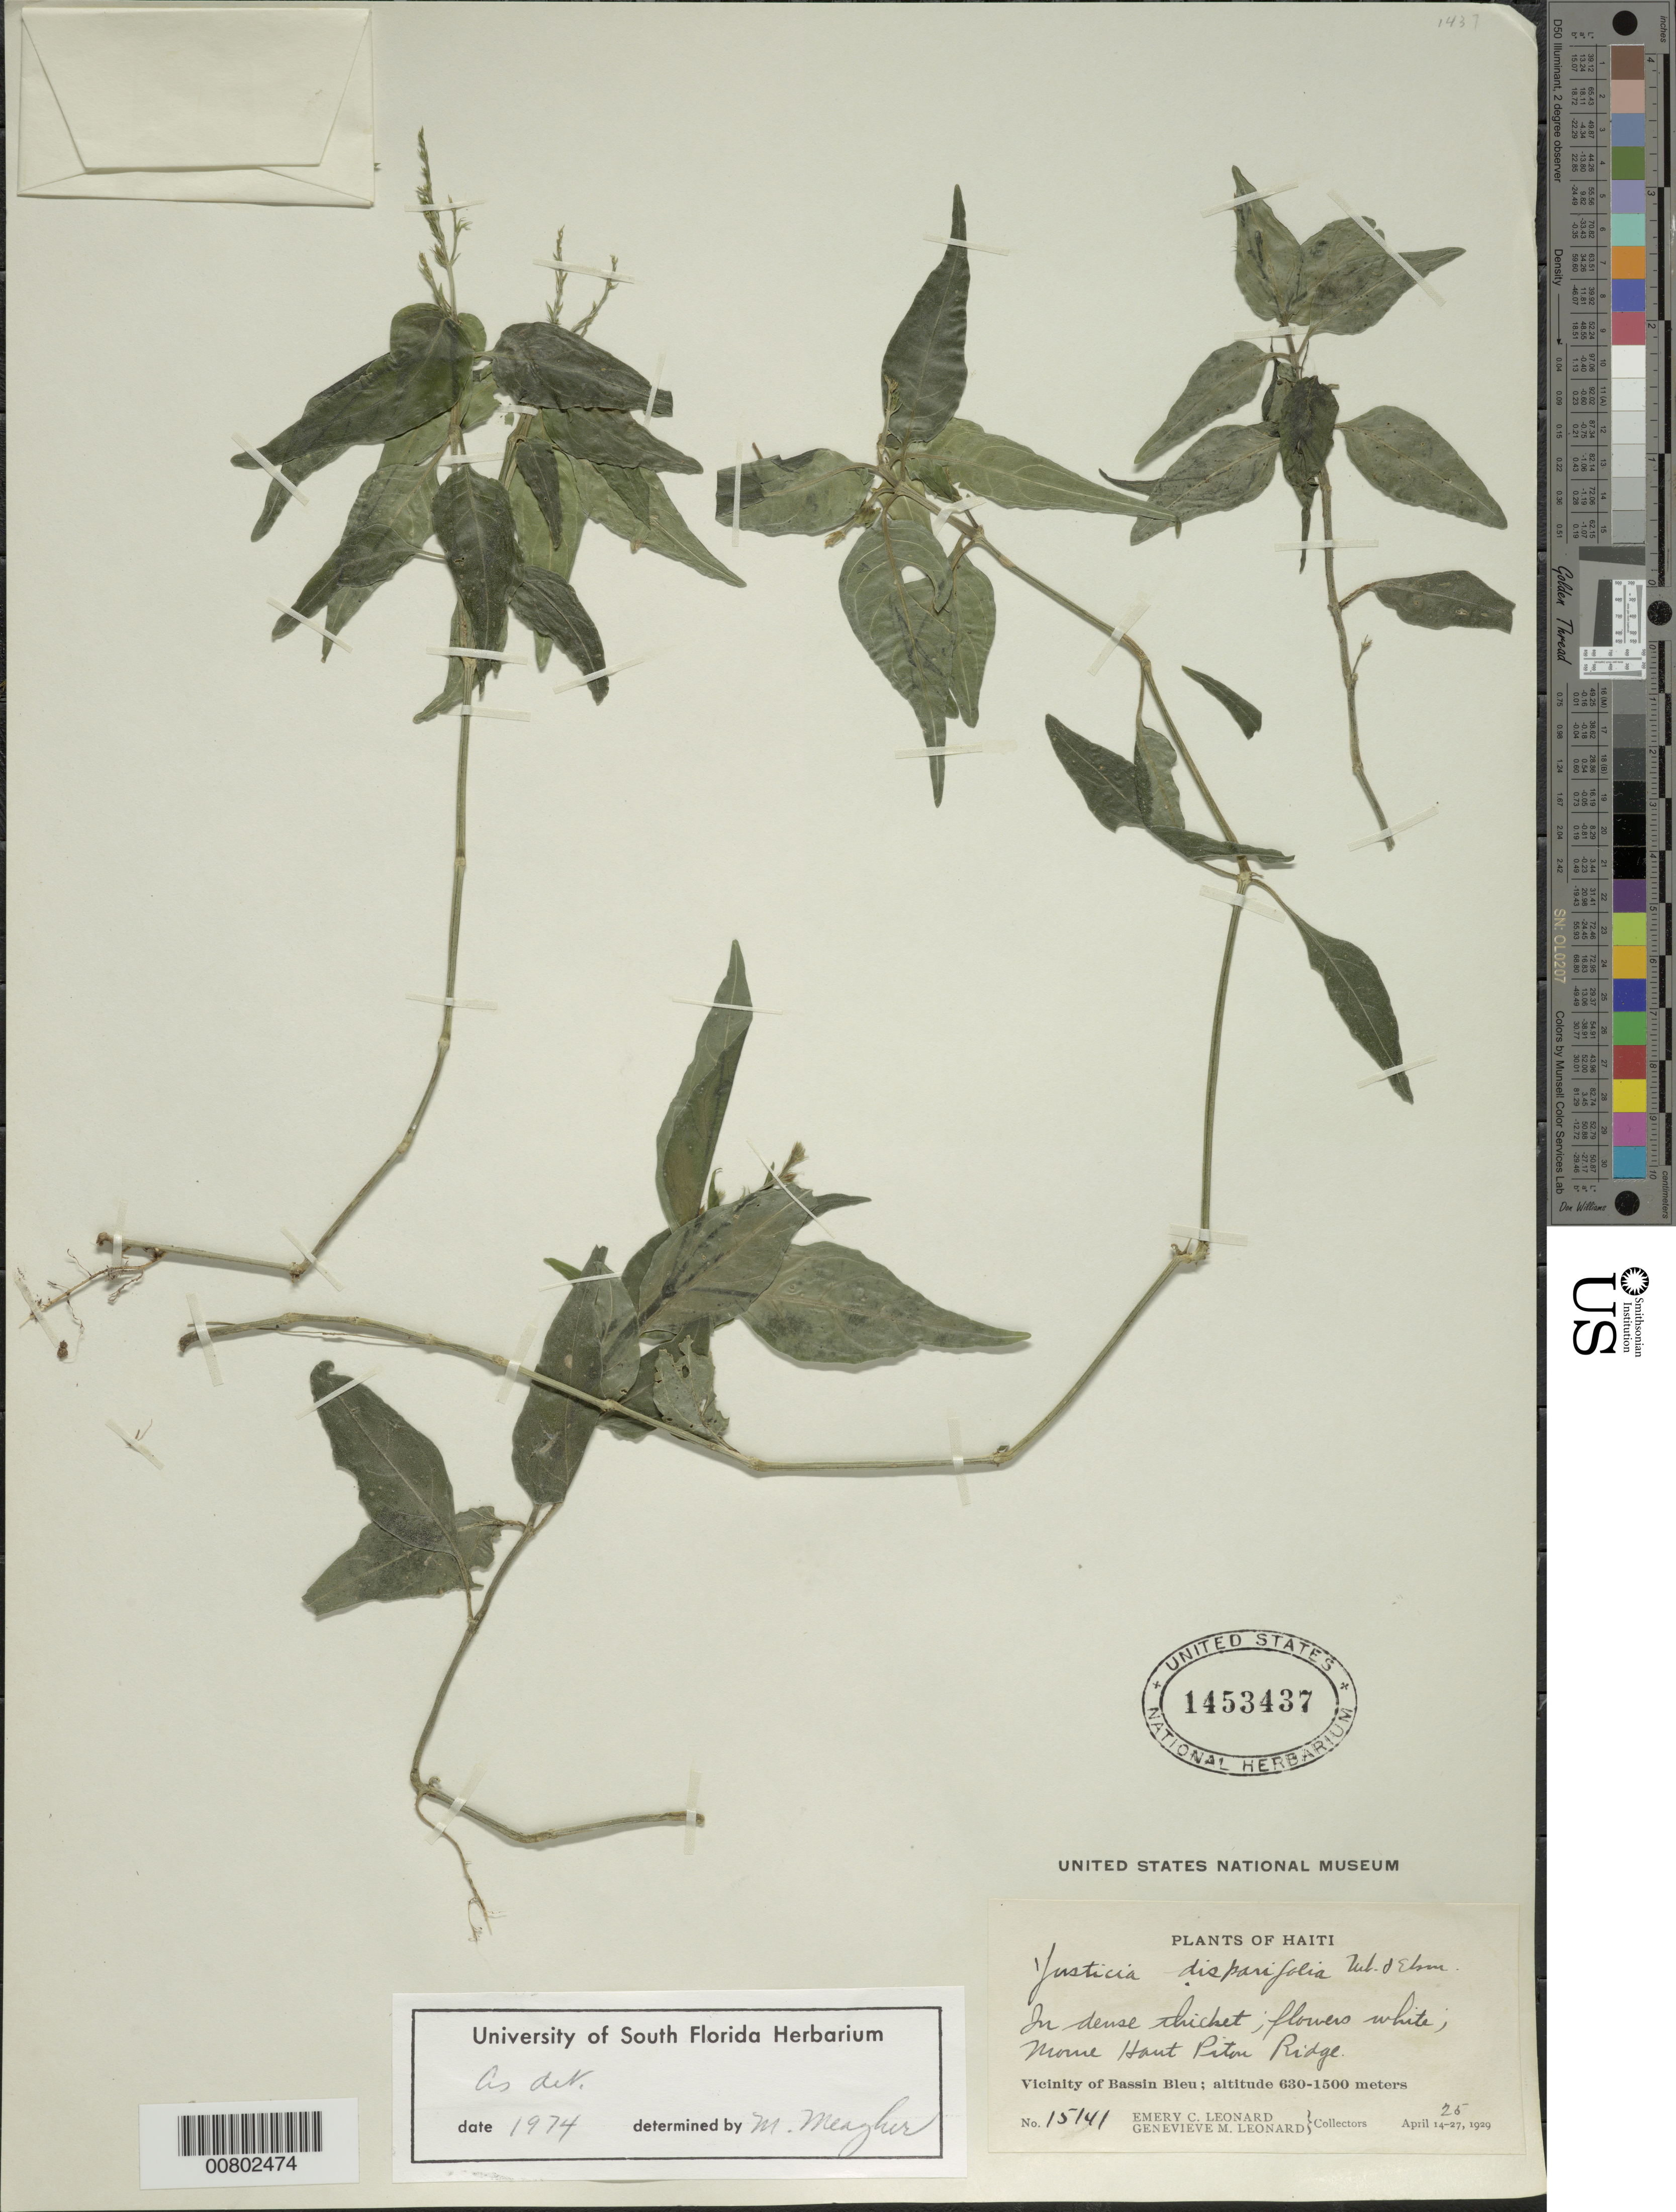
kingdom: Plantae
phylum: Tracheophyta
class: Magnoliopsida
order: Lamiales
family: Acanthaceae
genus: Justicia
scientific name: Justicia disparifolia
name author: Urb. & Ekman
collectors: E. C. Leonard & G. M. Leonard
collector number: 15141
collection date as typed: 25 Apr 1929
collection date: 1929-04-25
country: Haiti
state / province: Nord-Ouest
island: Hispaniola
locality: Vicinity of Bassin Bleu, Morne Haut Piton Ridge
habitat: In dense thickets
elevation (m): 630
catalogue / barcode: US 1453437